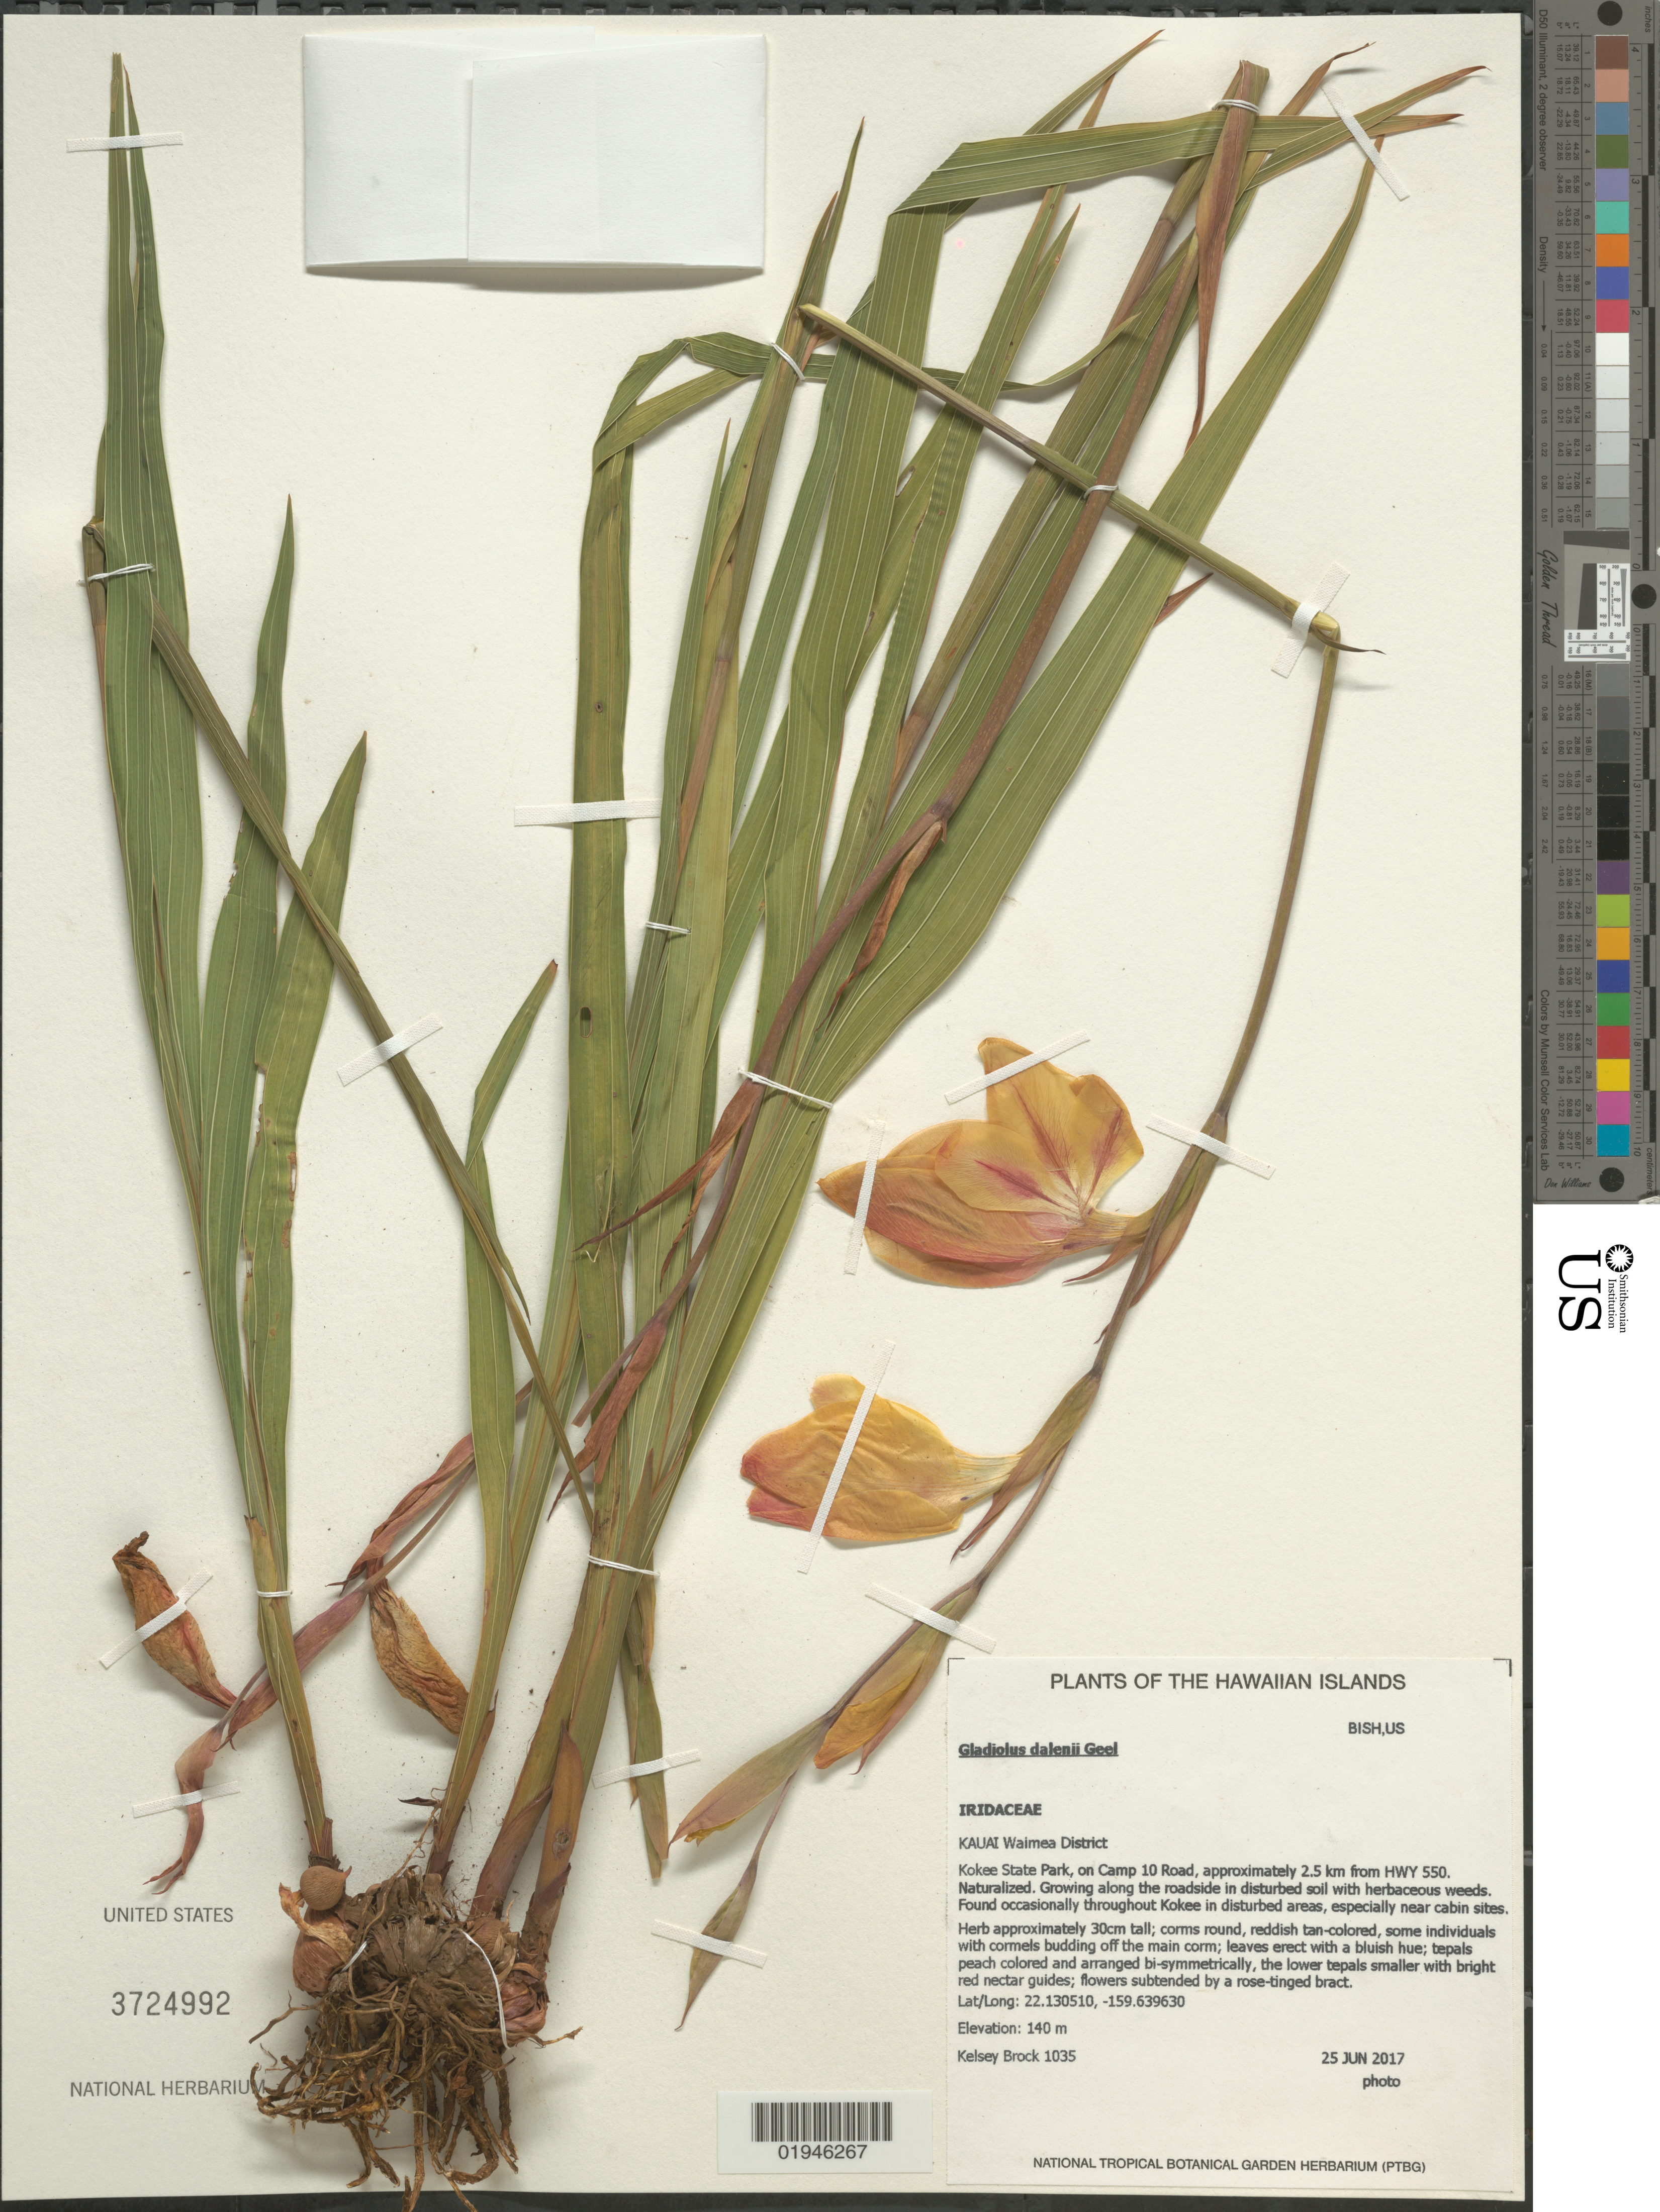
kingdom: Plantae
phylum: Tracheophyta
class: Liliopsida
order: Asparagales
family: Iridaceae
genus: Gladiolus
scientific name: Gladiolus dalenii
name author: Van Geel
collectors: K. Brock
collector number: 1035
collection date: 2017-06-25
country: United States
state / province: Hawaii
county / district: Kauai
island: Kaua'i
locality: Waimea District, Kokee State Park, on Camp 10 Road, approximately 2.5 km from Hwy 550.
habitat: Roadside in disturbed soil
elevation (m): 140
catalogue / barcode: US 3724992